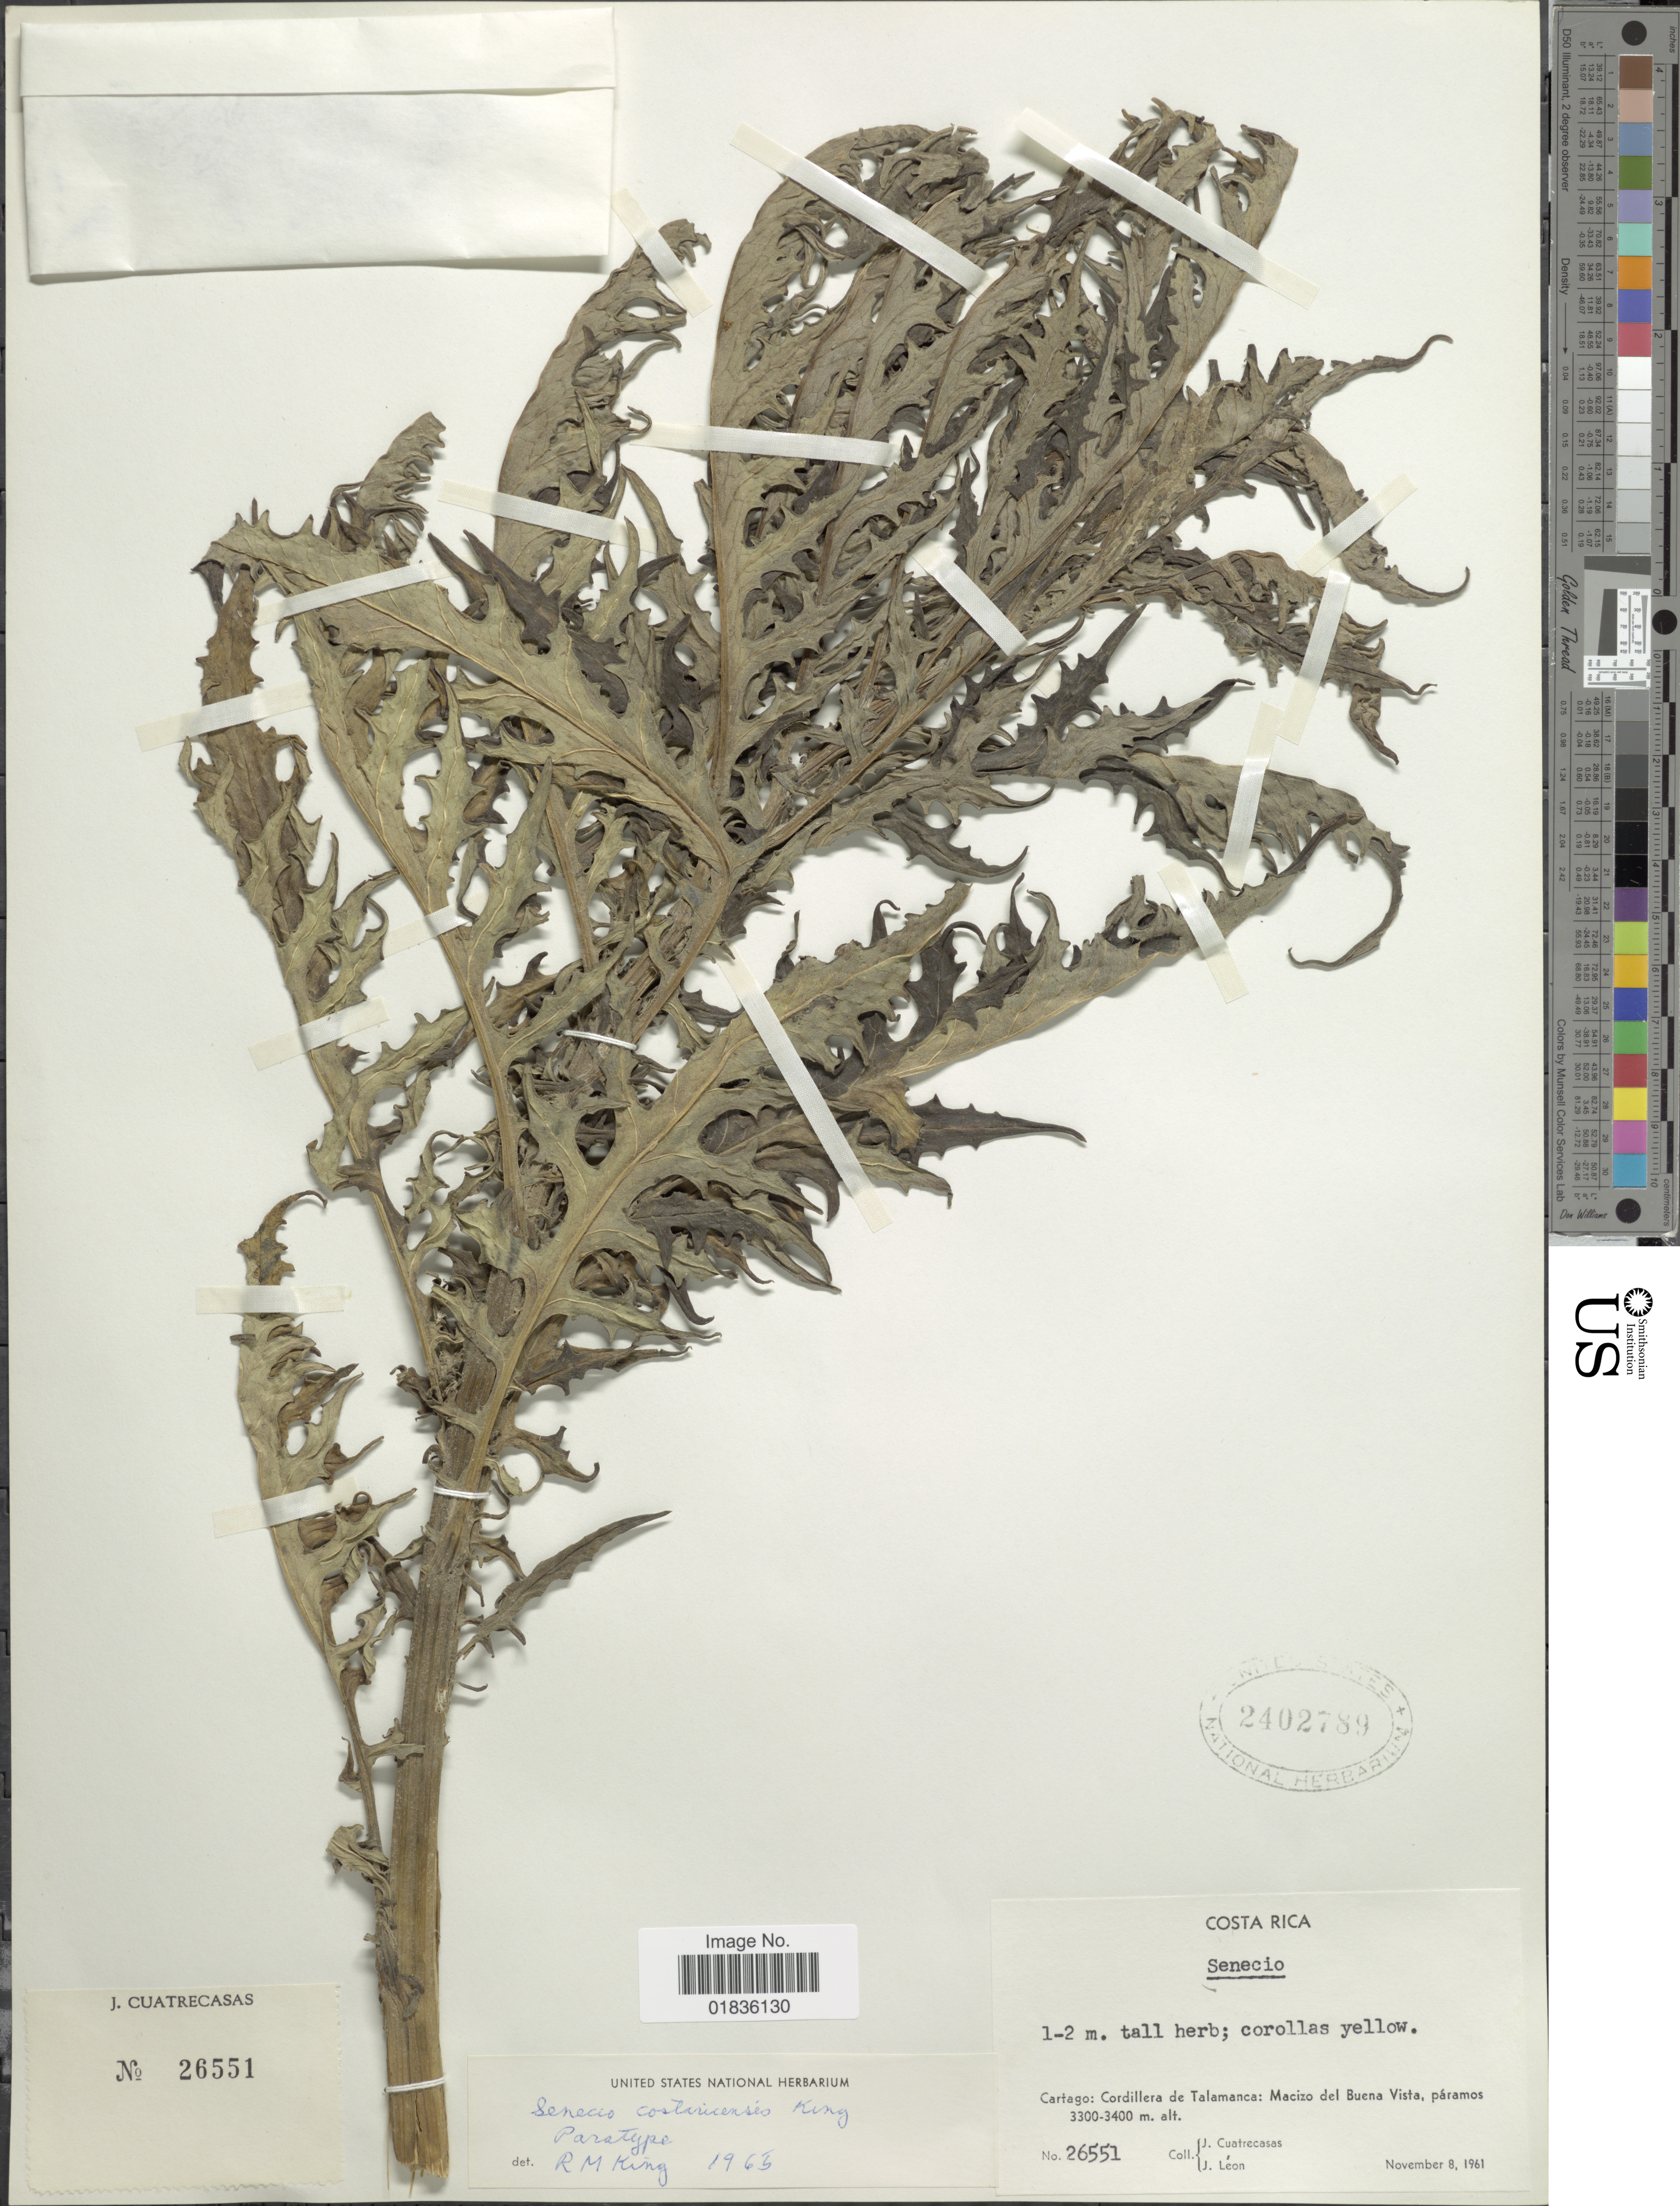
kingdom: Plantae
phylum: Tracheophyta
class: Magnoliopsida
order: Asterales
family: Asteraceae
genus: Senecio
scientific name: Senecio costaricensis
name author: R.M. King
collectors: J. Cuatrecasas & J. León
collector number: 26551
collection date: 1961-11-08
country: Costa Rica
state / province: Cartago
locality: Cordillera de Talamanca: Macizo del Buena Vista, paramos.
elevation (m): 3300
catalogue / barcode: US 2402789